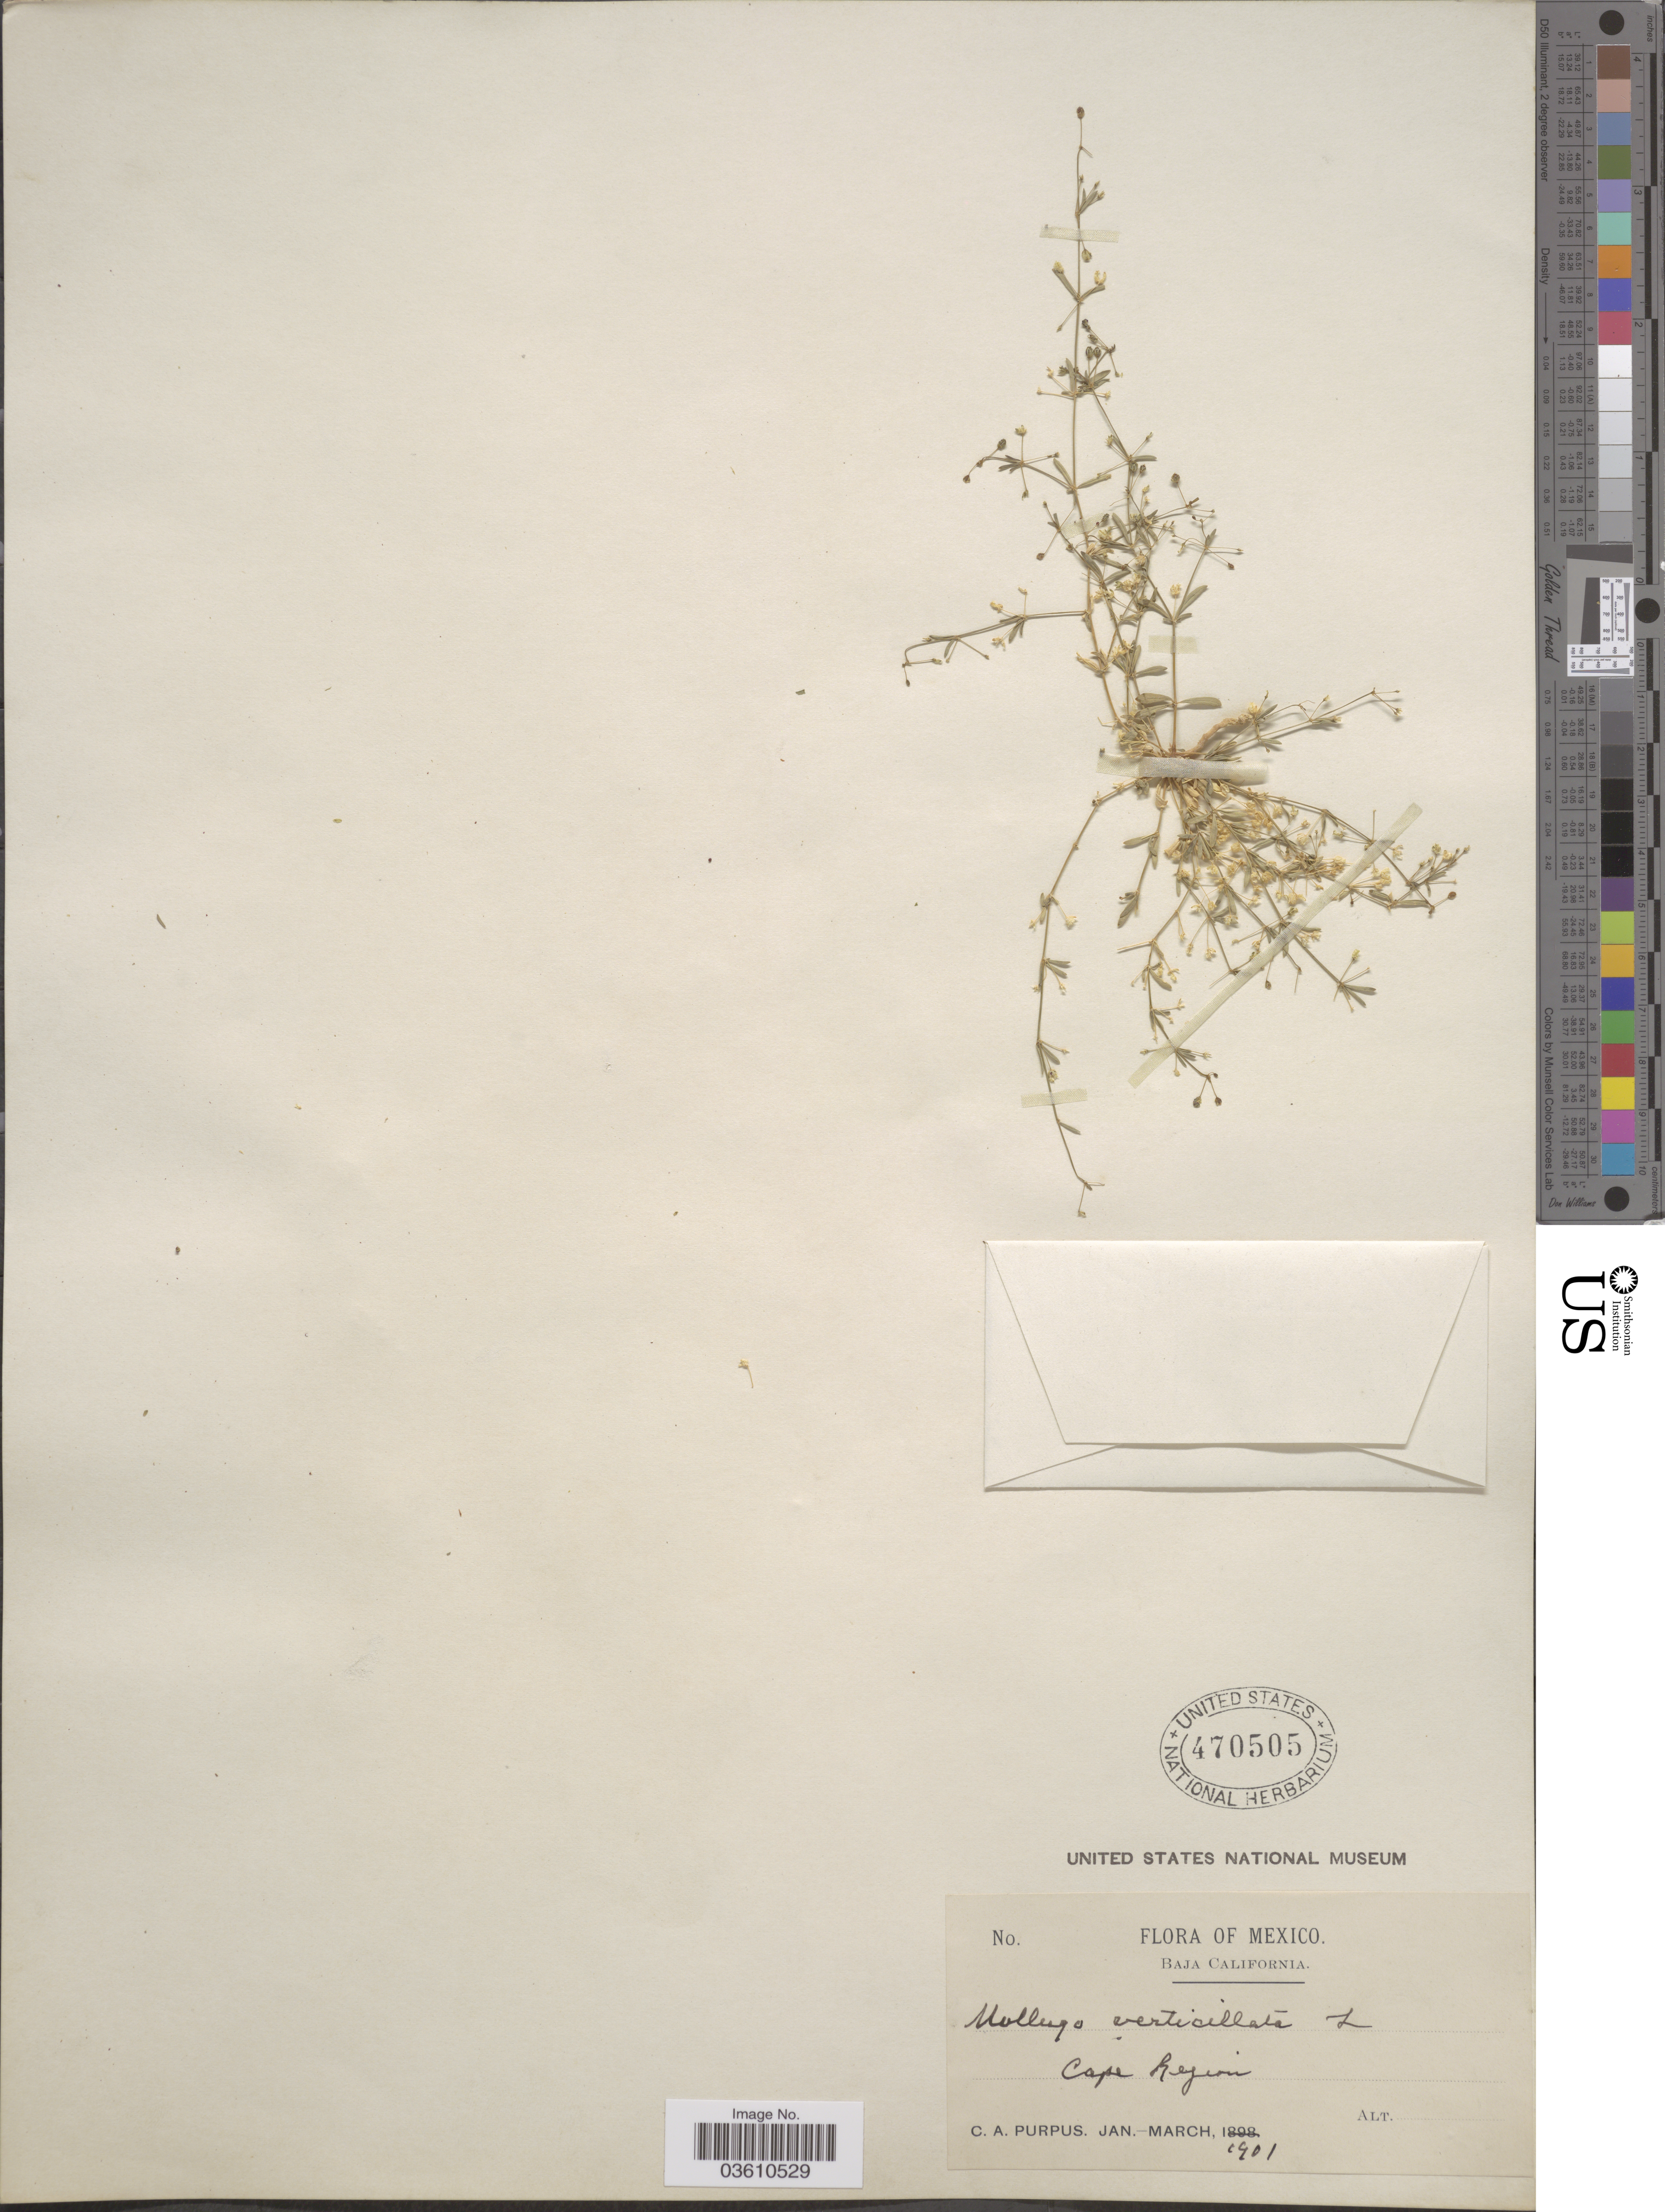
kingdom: Plantae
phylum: Tracheophyta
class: Magnoliopsida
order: Caryophyllales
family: Molluginaceae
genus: Mollugo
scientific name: Mollugo verticillata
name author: L.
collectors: C. A. Purpus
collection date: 1901-01/1901-03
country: Mexico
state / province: Baja California Sur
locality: Cape Region.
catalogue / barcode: US 470505